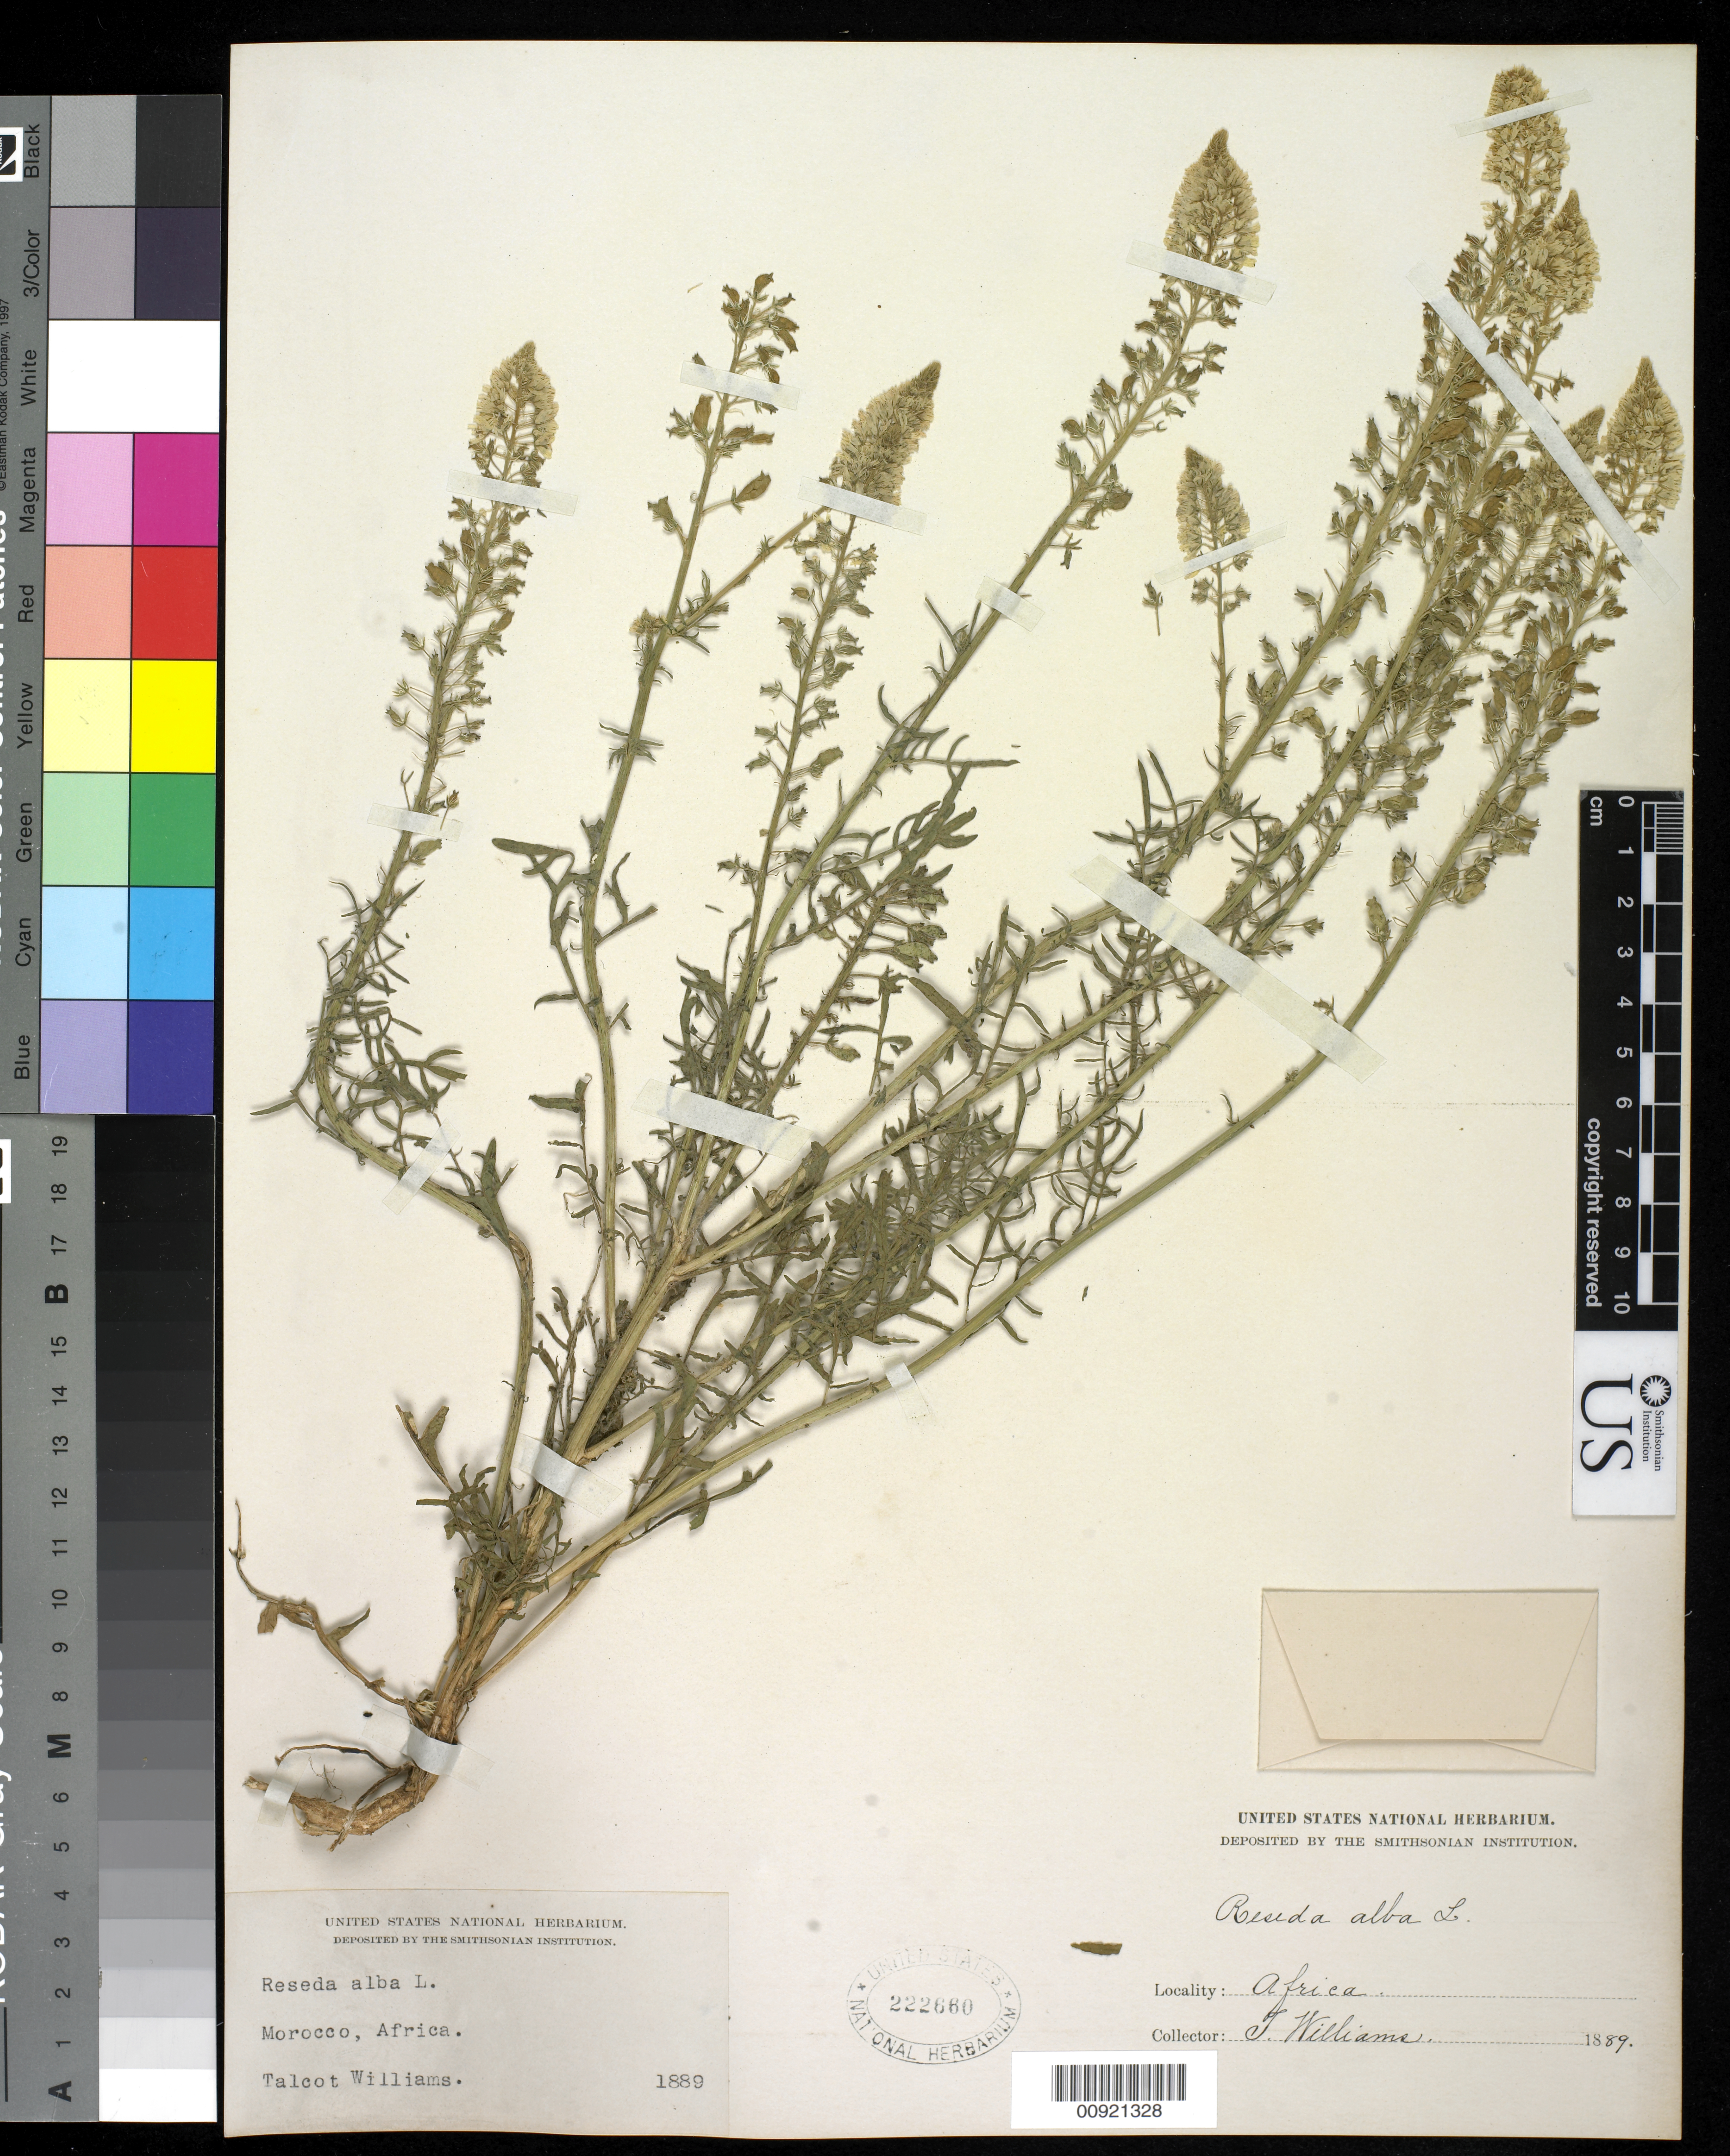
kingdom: Plantae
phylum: Tracheophyta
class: Magnoliopsida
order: Brassicales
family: Resedaceae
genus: Reseda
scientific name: Reseda alba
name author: L.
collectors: T. Williams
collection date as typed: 1889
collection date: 1889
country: Morocco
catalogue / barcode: US 222660